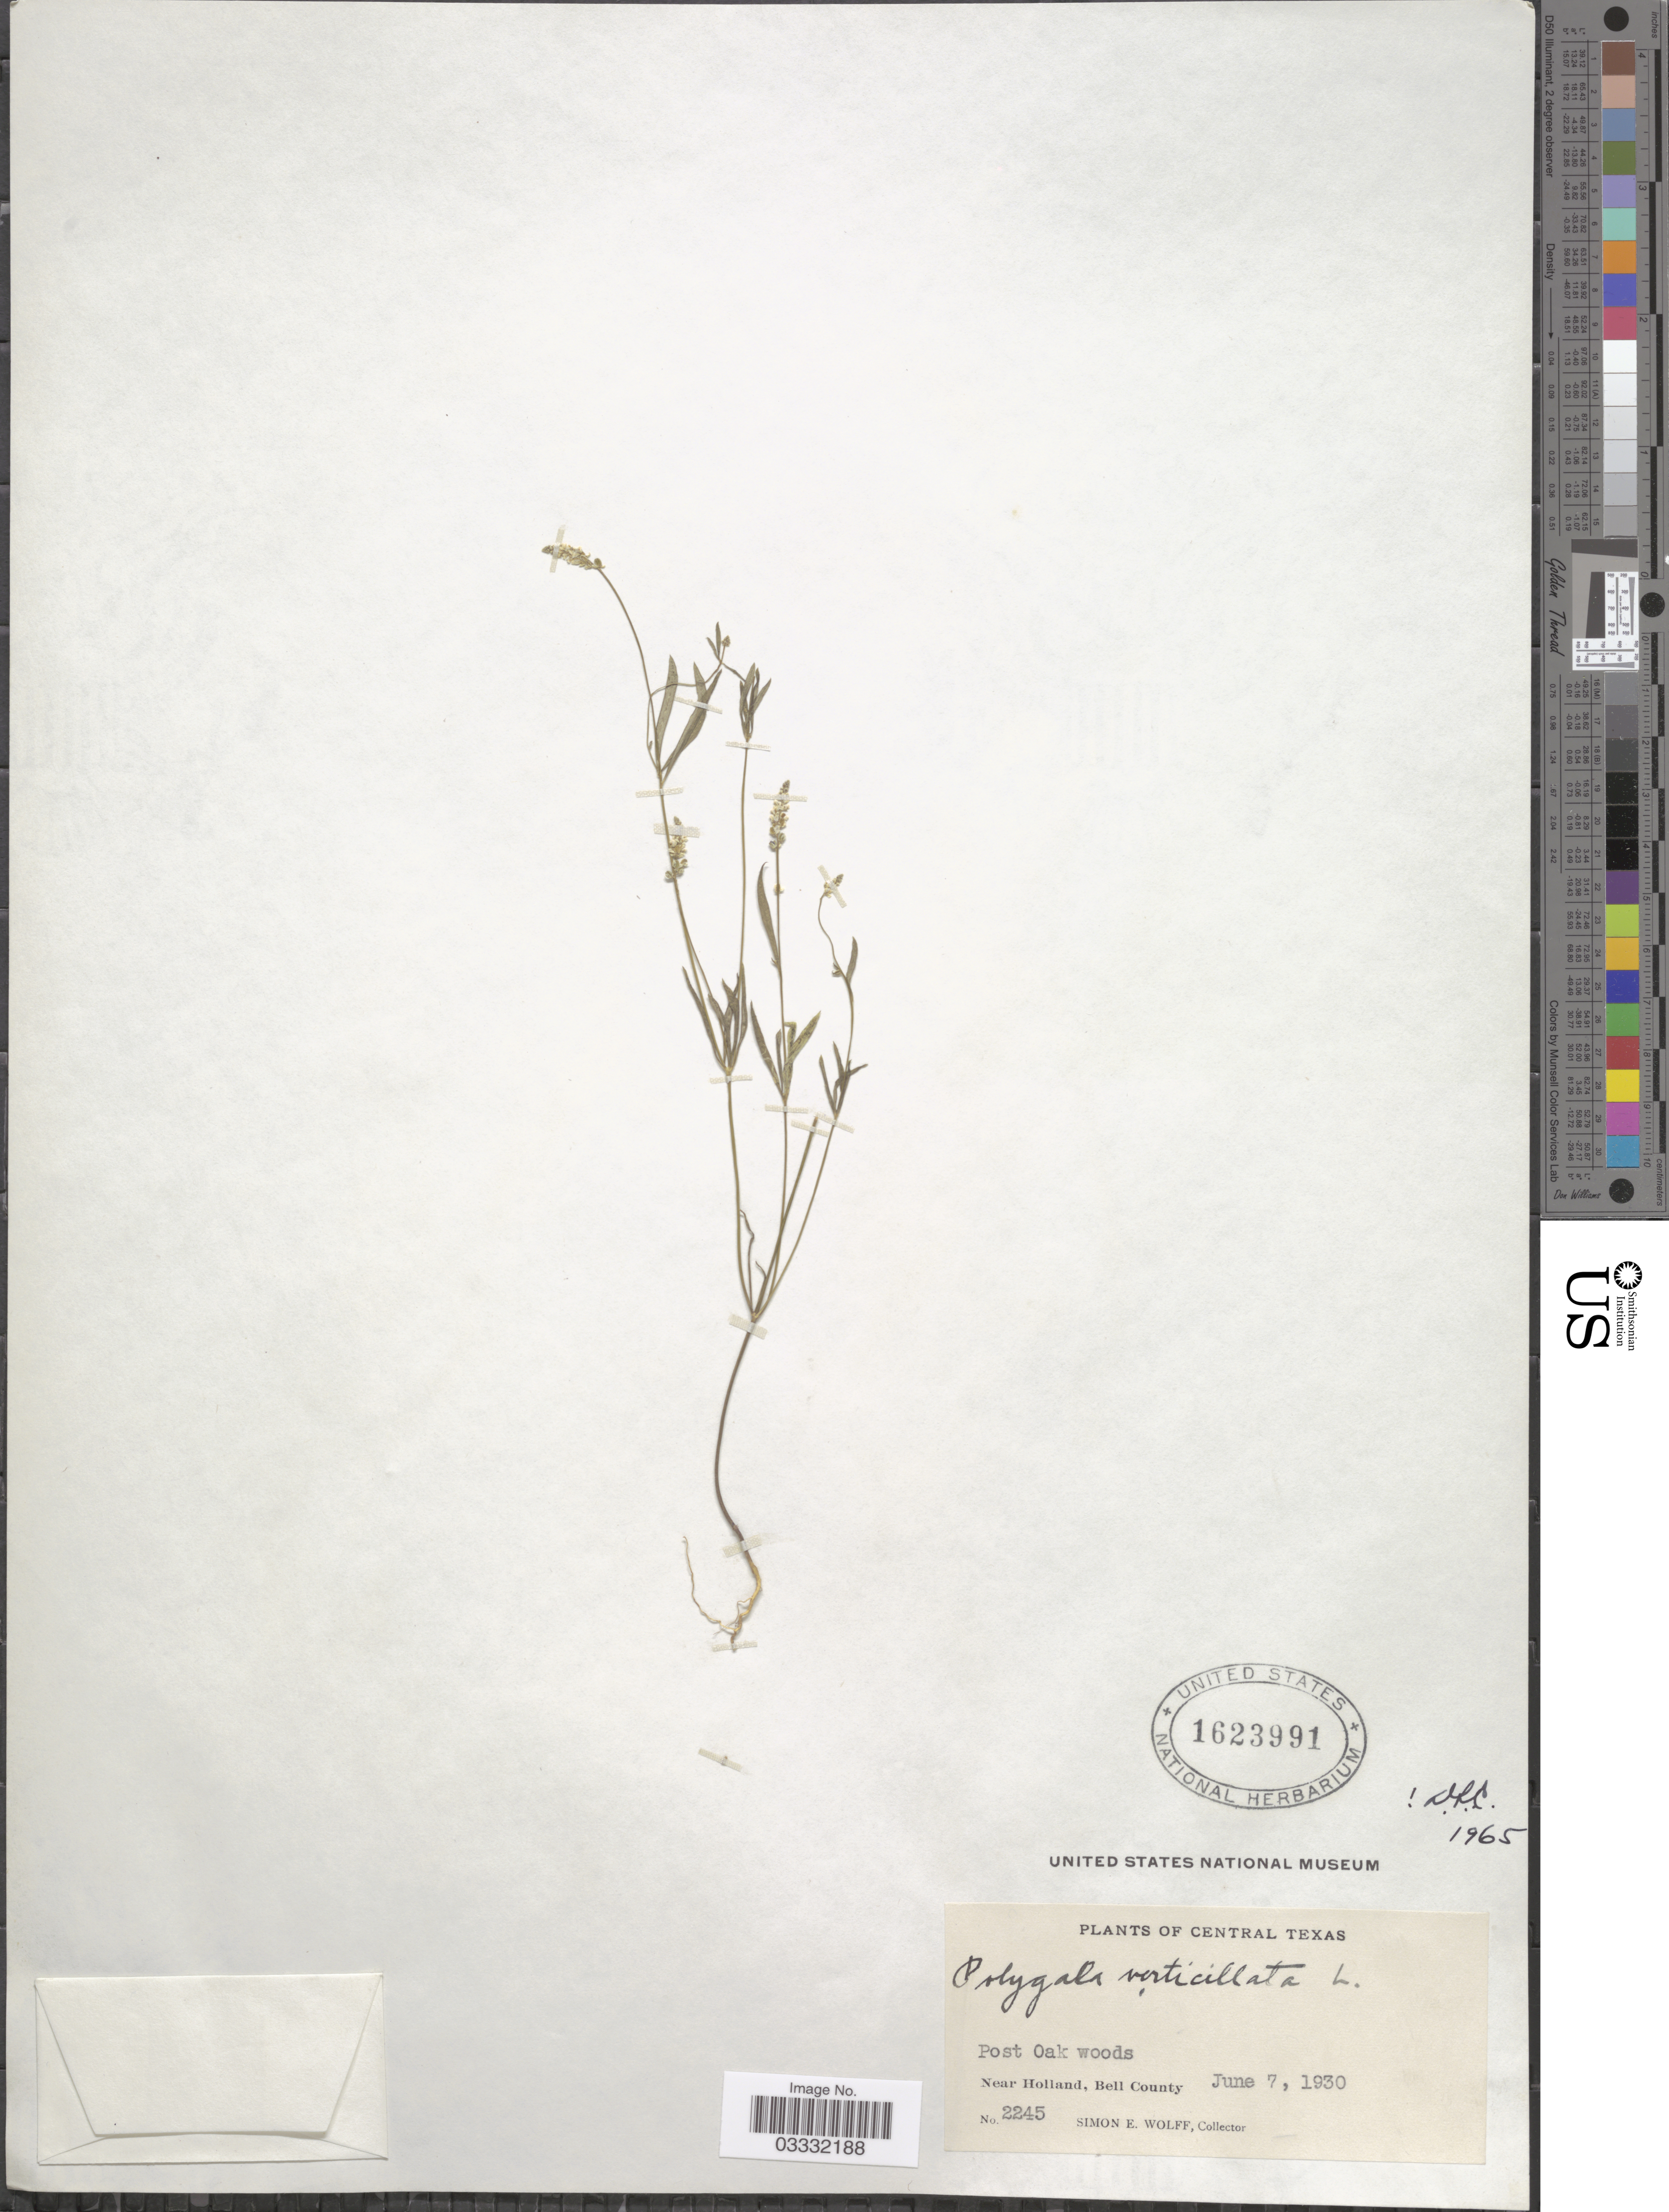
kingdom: Plantae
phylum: Tracheophyta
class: Magnoliopsida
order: Fabales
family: Polygalaceae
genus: Polygala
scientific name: Polygala verticillata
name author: L.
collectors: S. E. Wolff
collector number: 2245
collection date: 1930-06-07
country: United States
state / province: Texas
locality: Central Texas. Post Oak woods. Near Holland Bell County.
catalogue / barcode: US 1623991